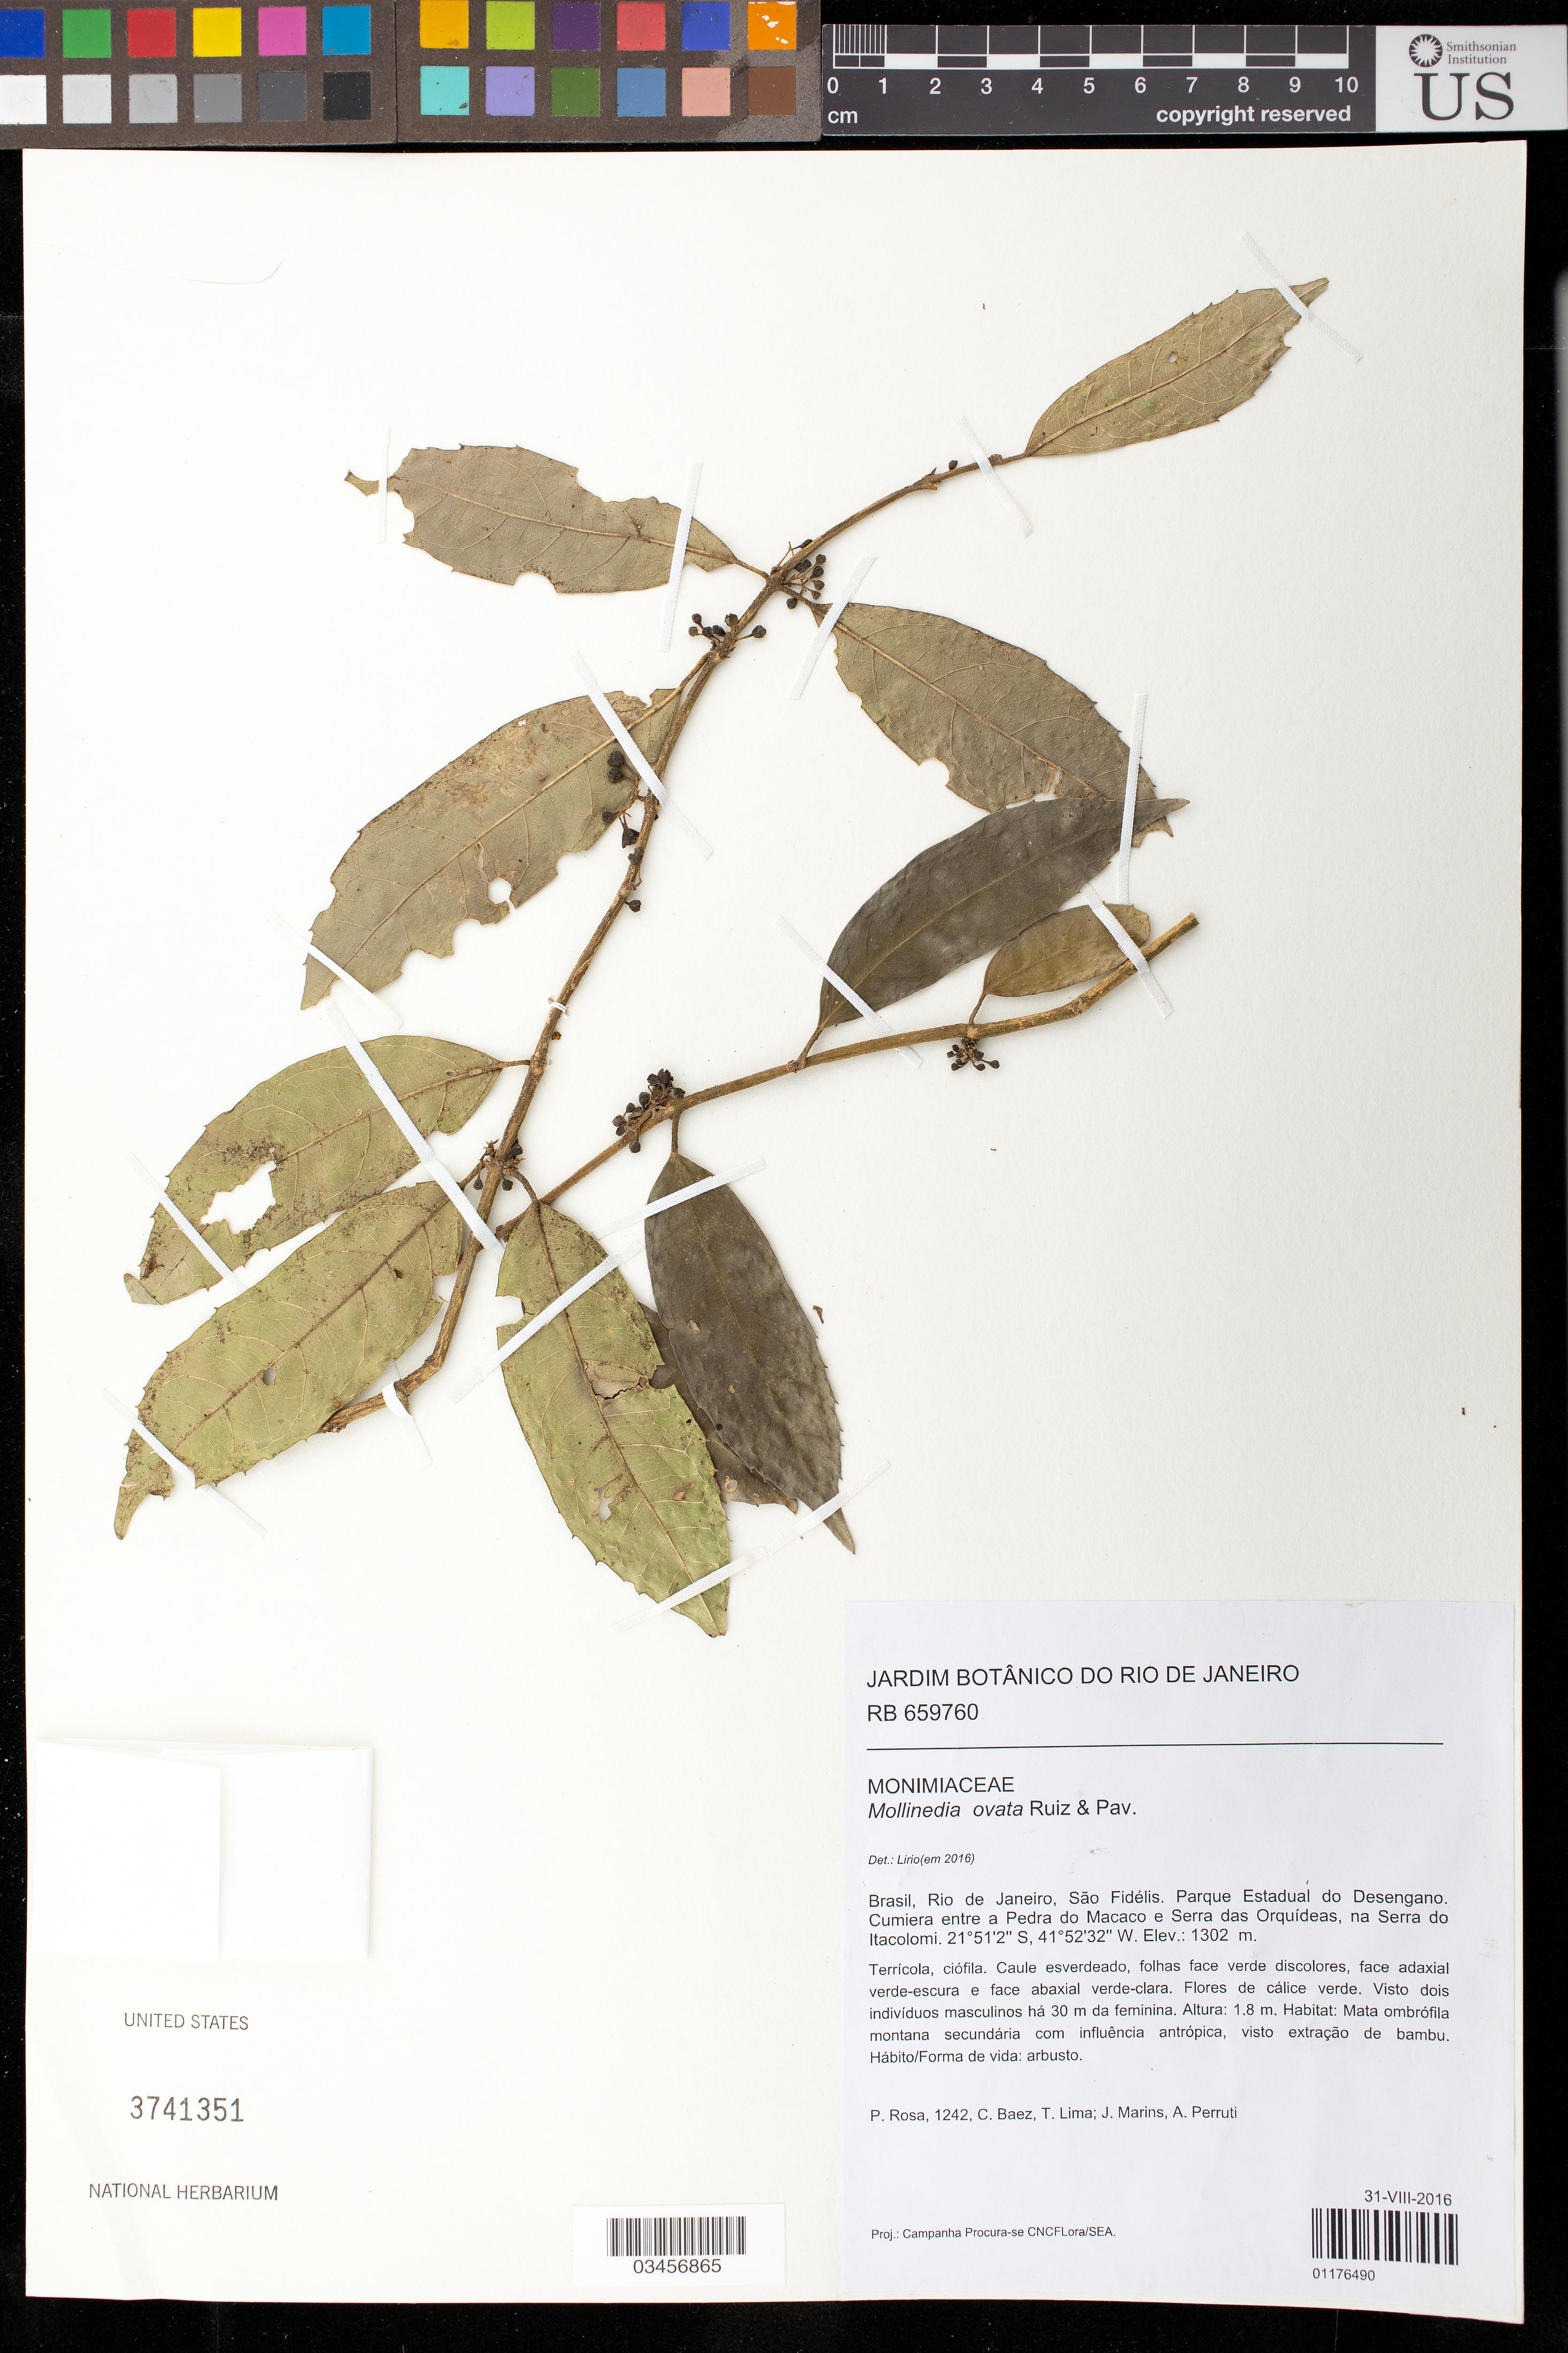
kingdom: Plantae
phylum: Tracheophyta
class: Magnoliopsida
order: Laurales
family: Monimiaceae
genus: Mollinedia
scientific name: Mollinedia ovata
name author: Ruiz & Pav.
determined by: Lirio, J.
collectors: P. Rosa, C. Baez, T. Lima, J. Marins & A. Perruti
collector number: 1242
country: Brazil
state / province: Rio de Janeiro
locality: São Fidélis. Parque Estadual do Desengano. Cumiera entre a Pedra do Macaco e Serra das Orquídeas, na Serra do Itacolomi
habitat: Mata ombrófila montana secundária com influência antrópica, visto extração de bambu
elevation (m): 1302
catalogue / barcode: US 3741351